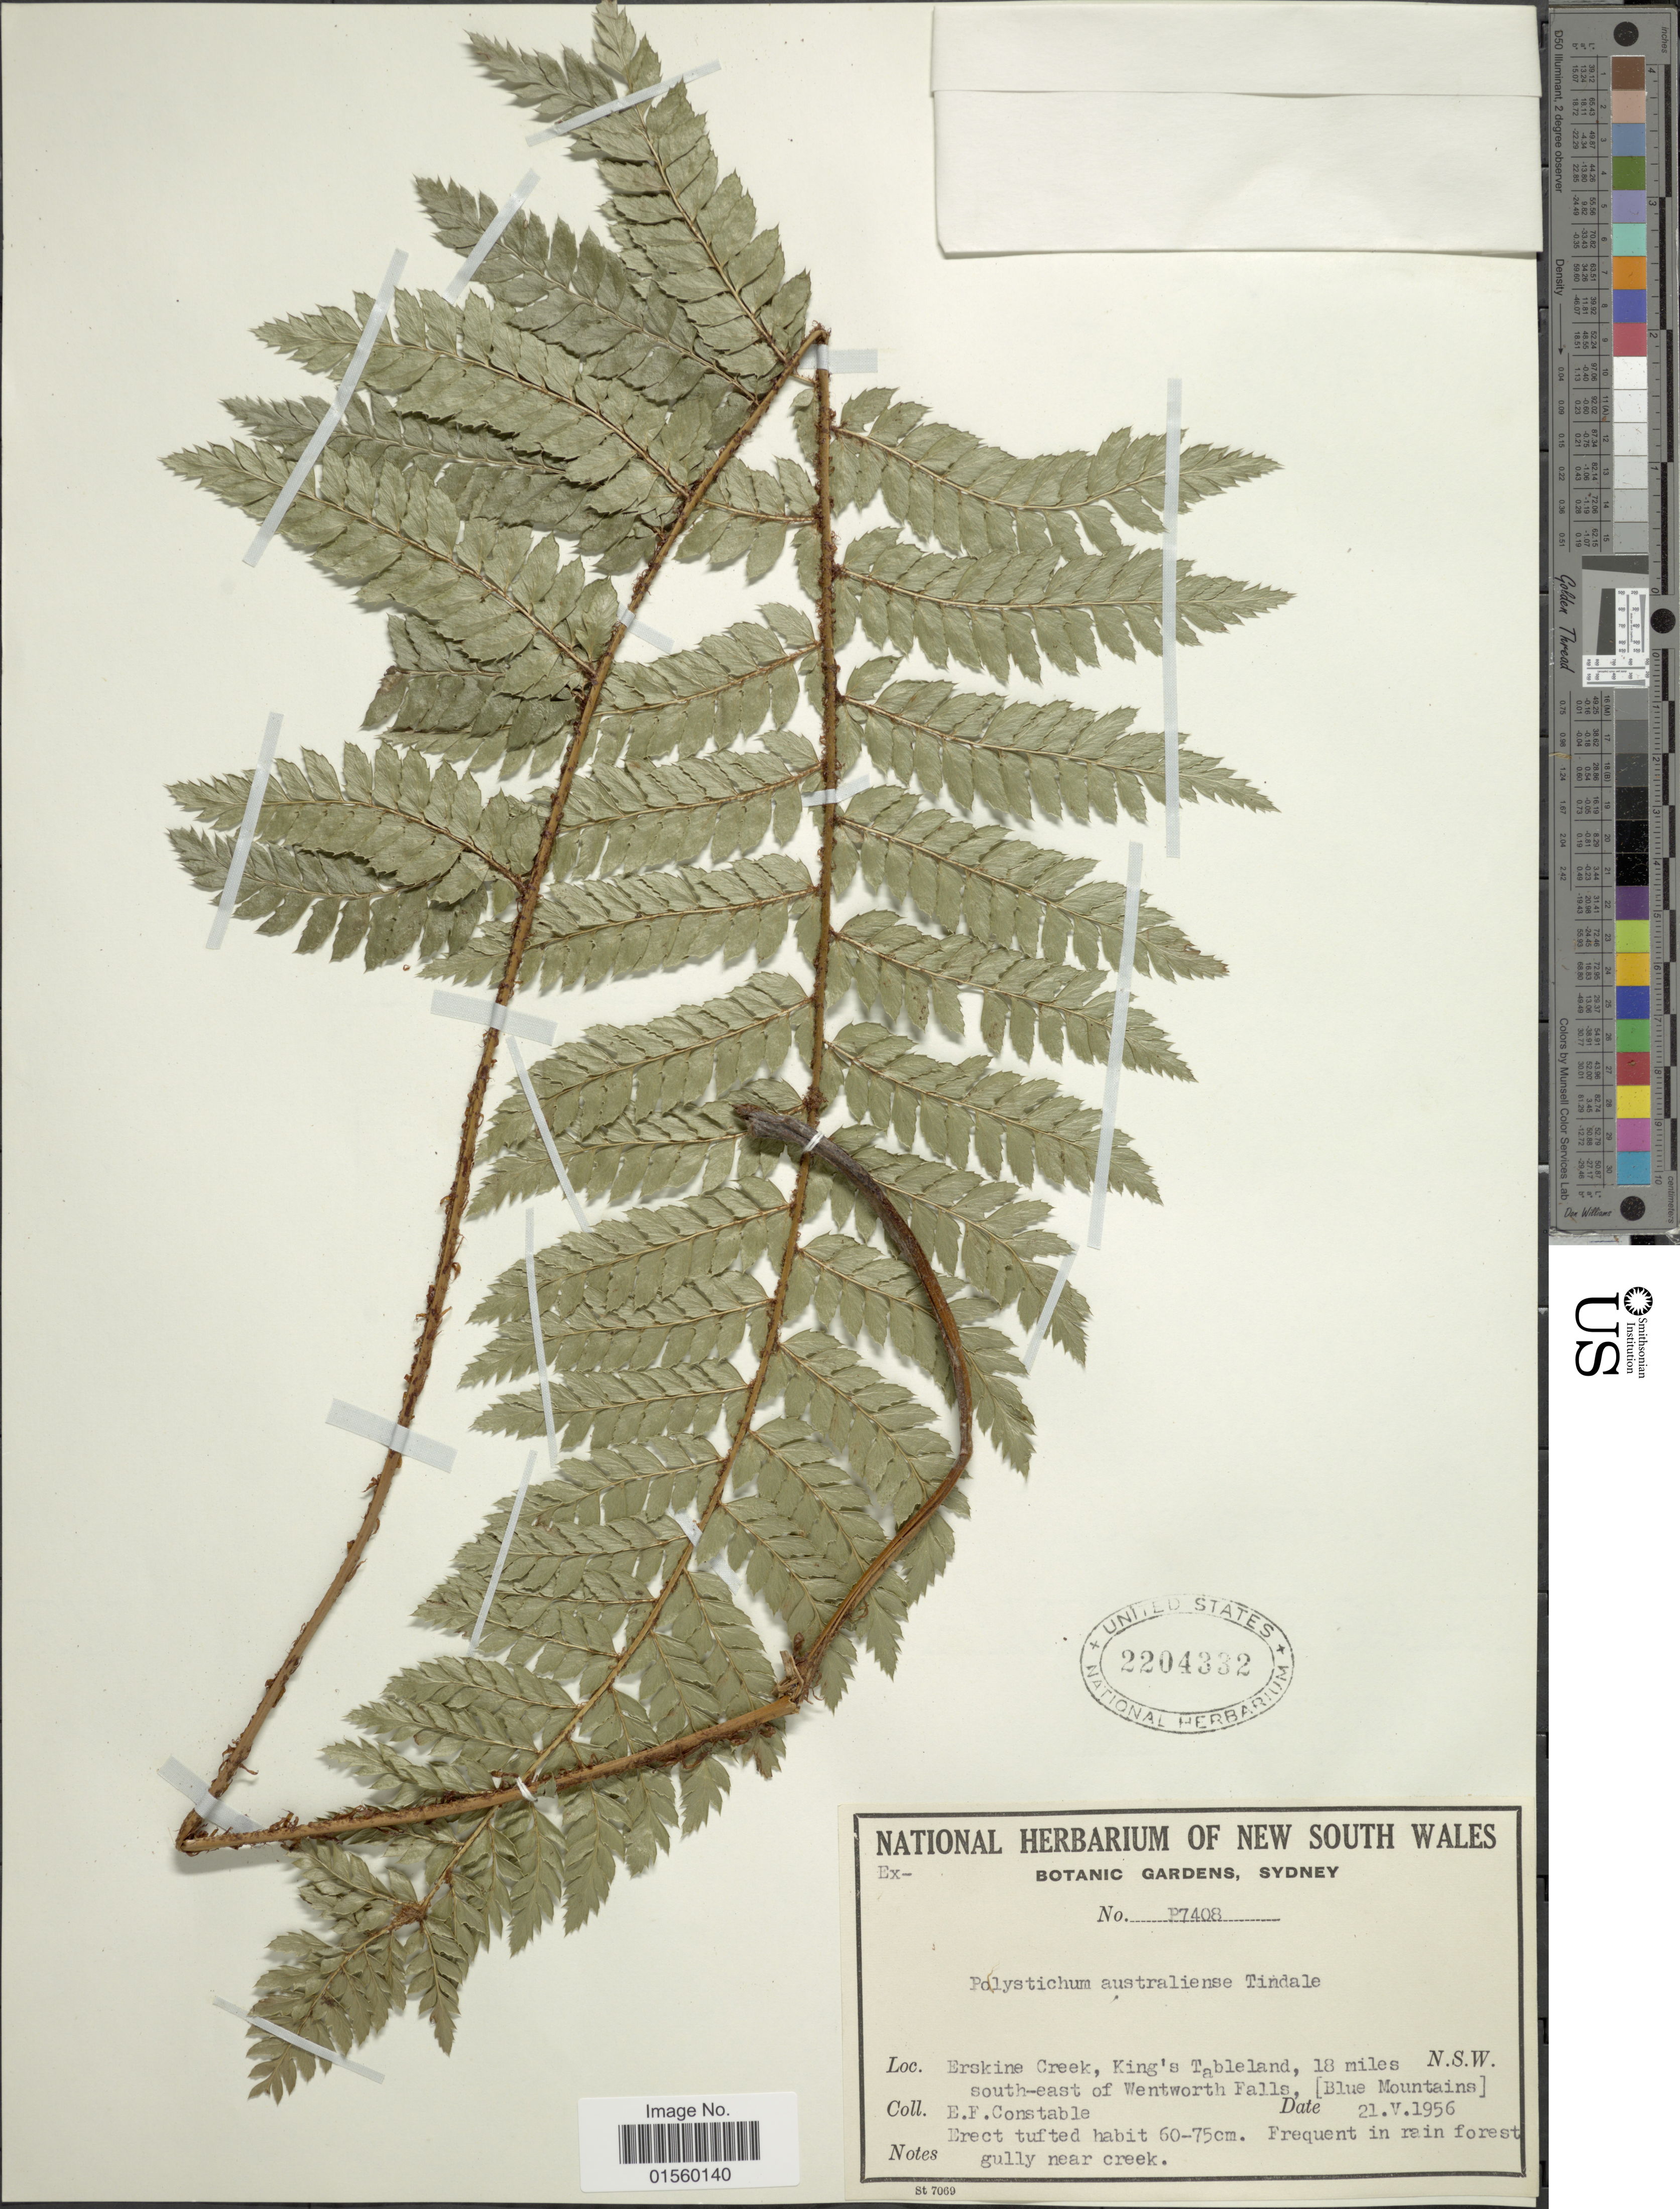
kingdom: Plantae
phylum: Tracheophyta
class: Polypodiopsida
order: Polypodiales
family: Dryopteridaceae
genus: Polystichum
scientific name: Polystichum australiense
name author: Tindale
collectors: E. F. Constable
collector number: P7408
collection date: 1956-05-21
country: Australia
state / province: New South Wales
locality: Erskine Creek, King's Tableland, 18 miles south-east of Wentworth Falls, [Blue Mountains], Frequent in rain forest Gully near creek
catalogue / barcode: US 2204332